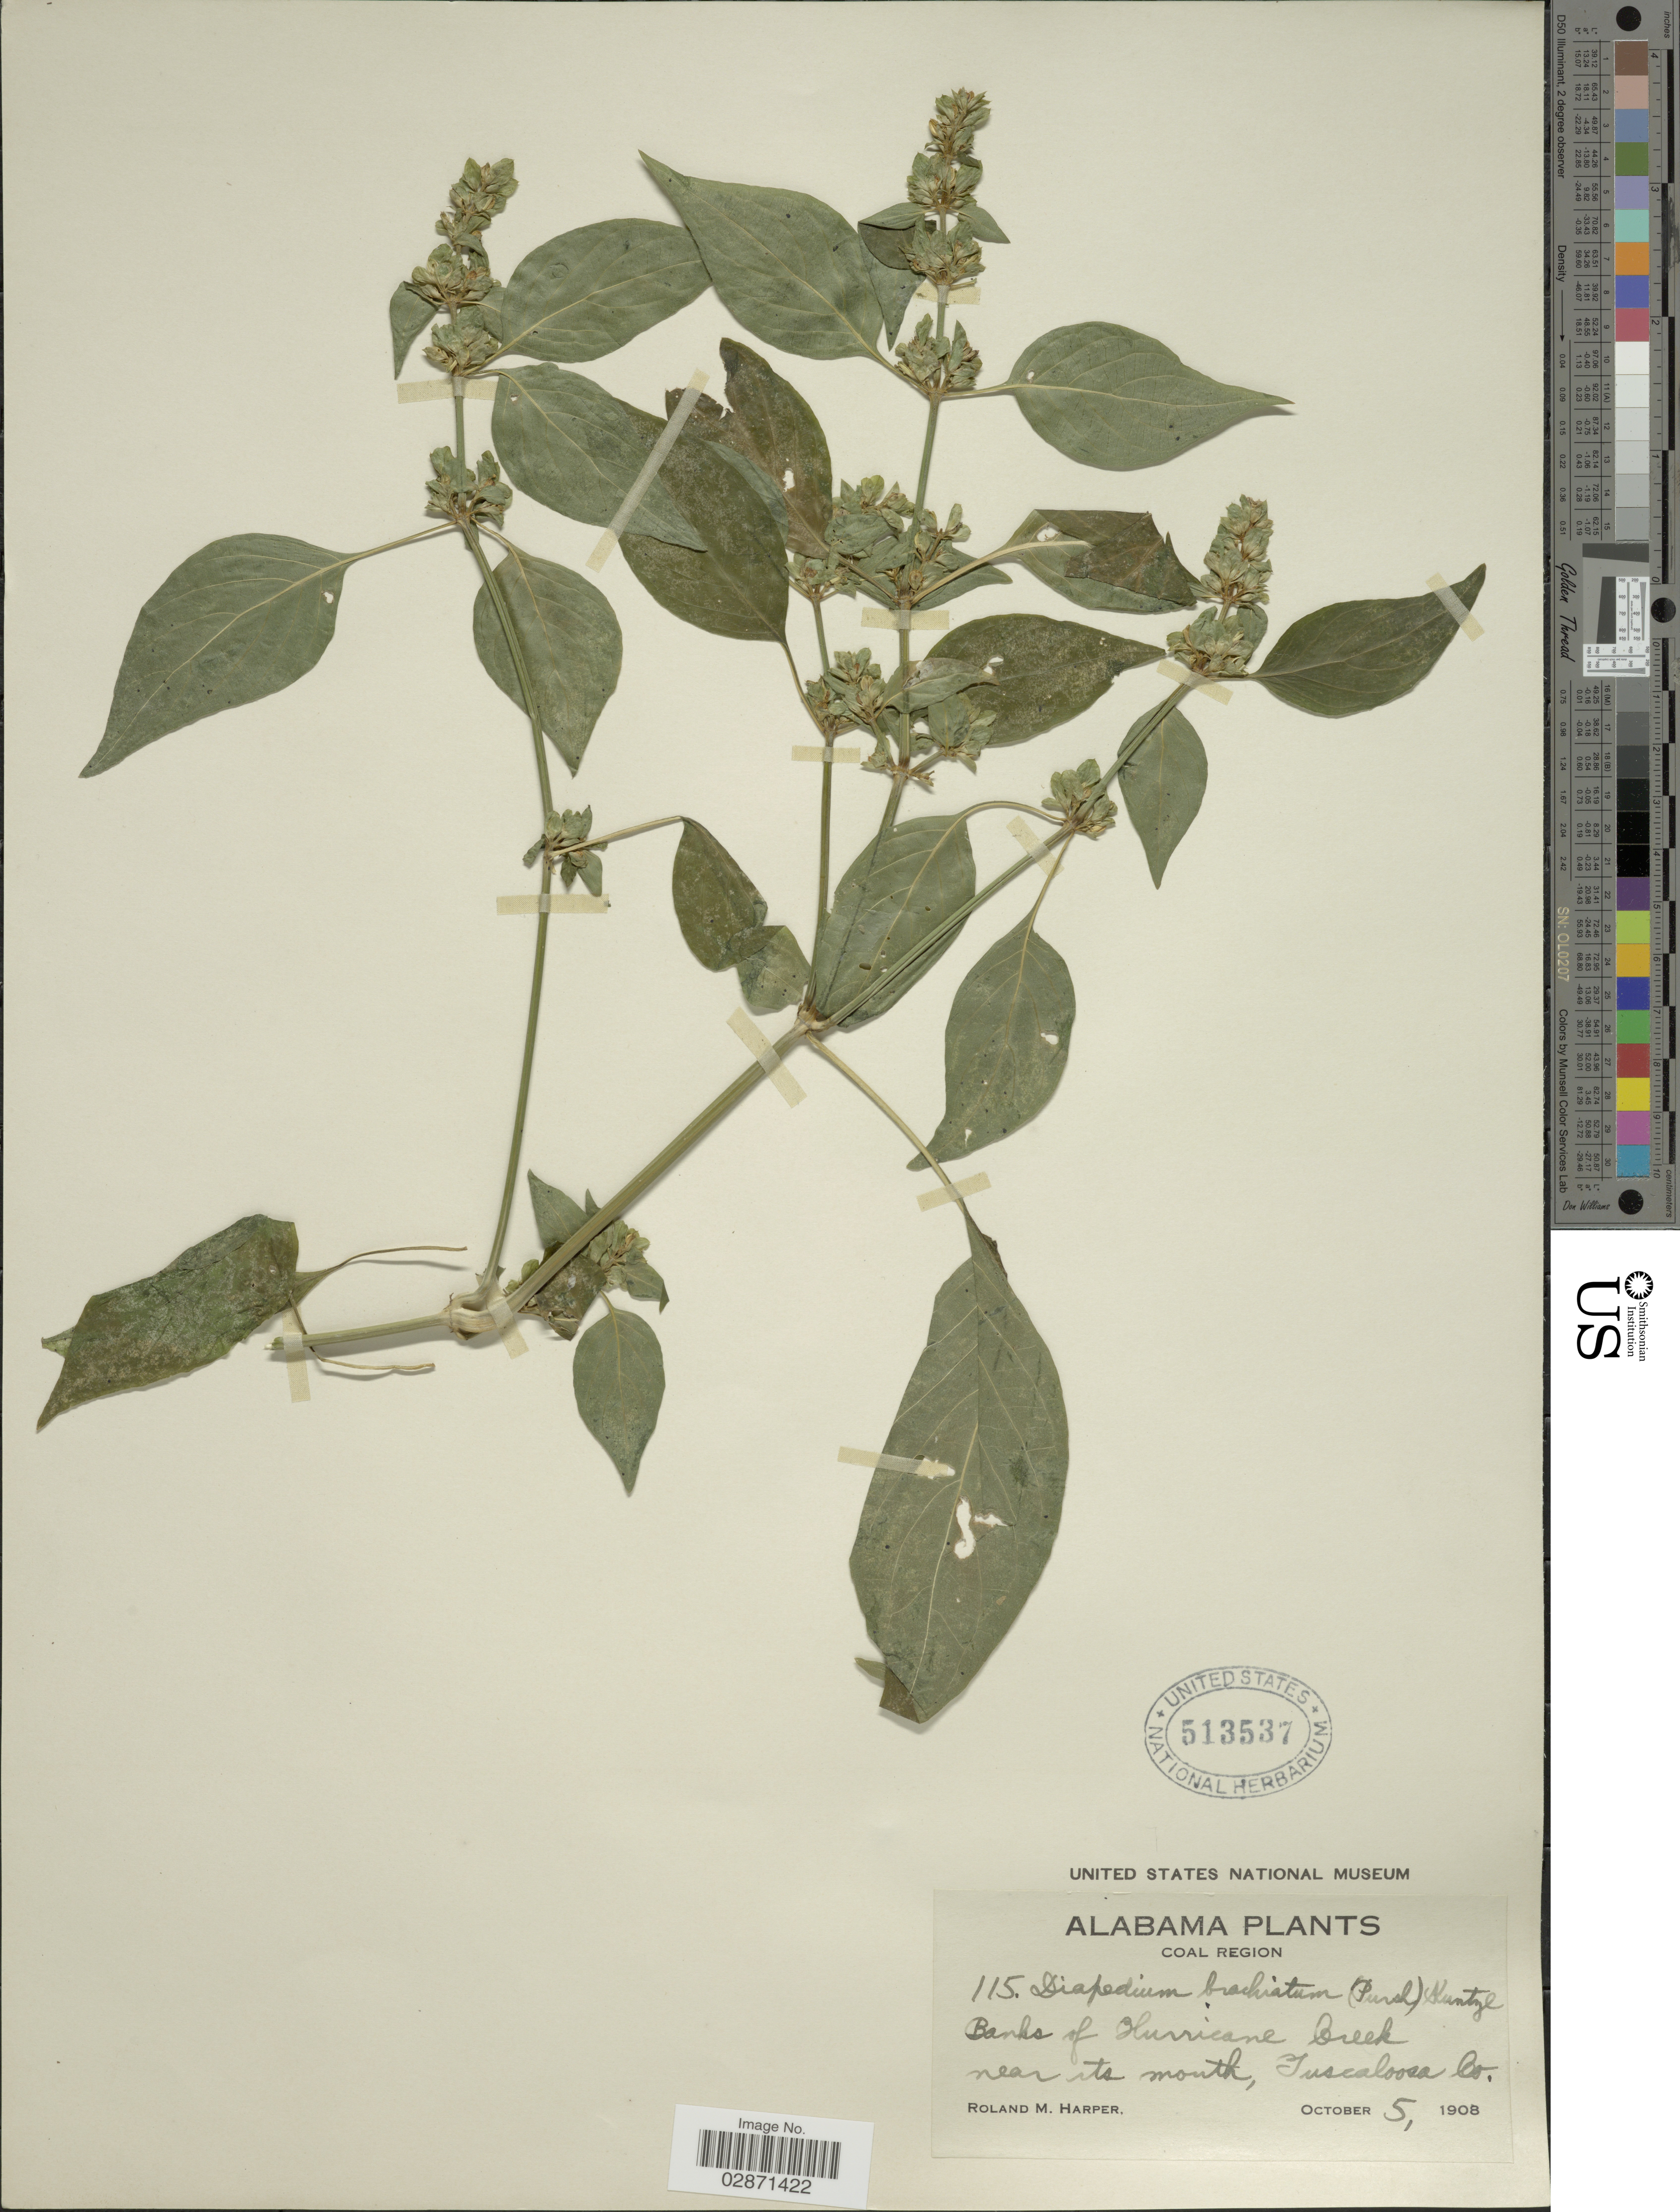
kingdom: Plantae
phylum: Tracheophyta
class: Magnoliopsida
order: Lamiales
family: Acanthaceae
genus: Dicliptera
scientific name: Dicliptera brachiata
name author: (Pursh) Spreng.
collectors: R. M. Harper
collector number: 115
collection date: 1908-10-05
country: United States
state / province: Alabama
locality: Coal Region. Banks of Hurricane Creek, near its mouth, Tuscaloosa Co.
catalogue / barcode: US 513537